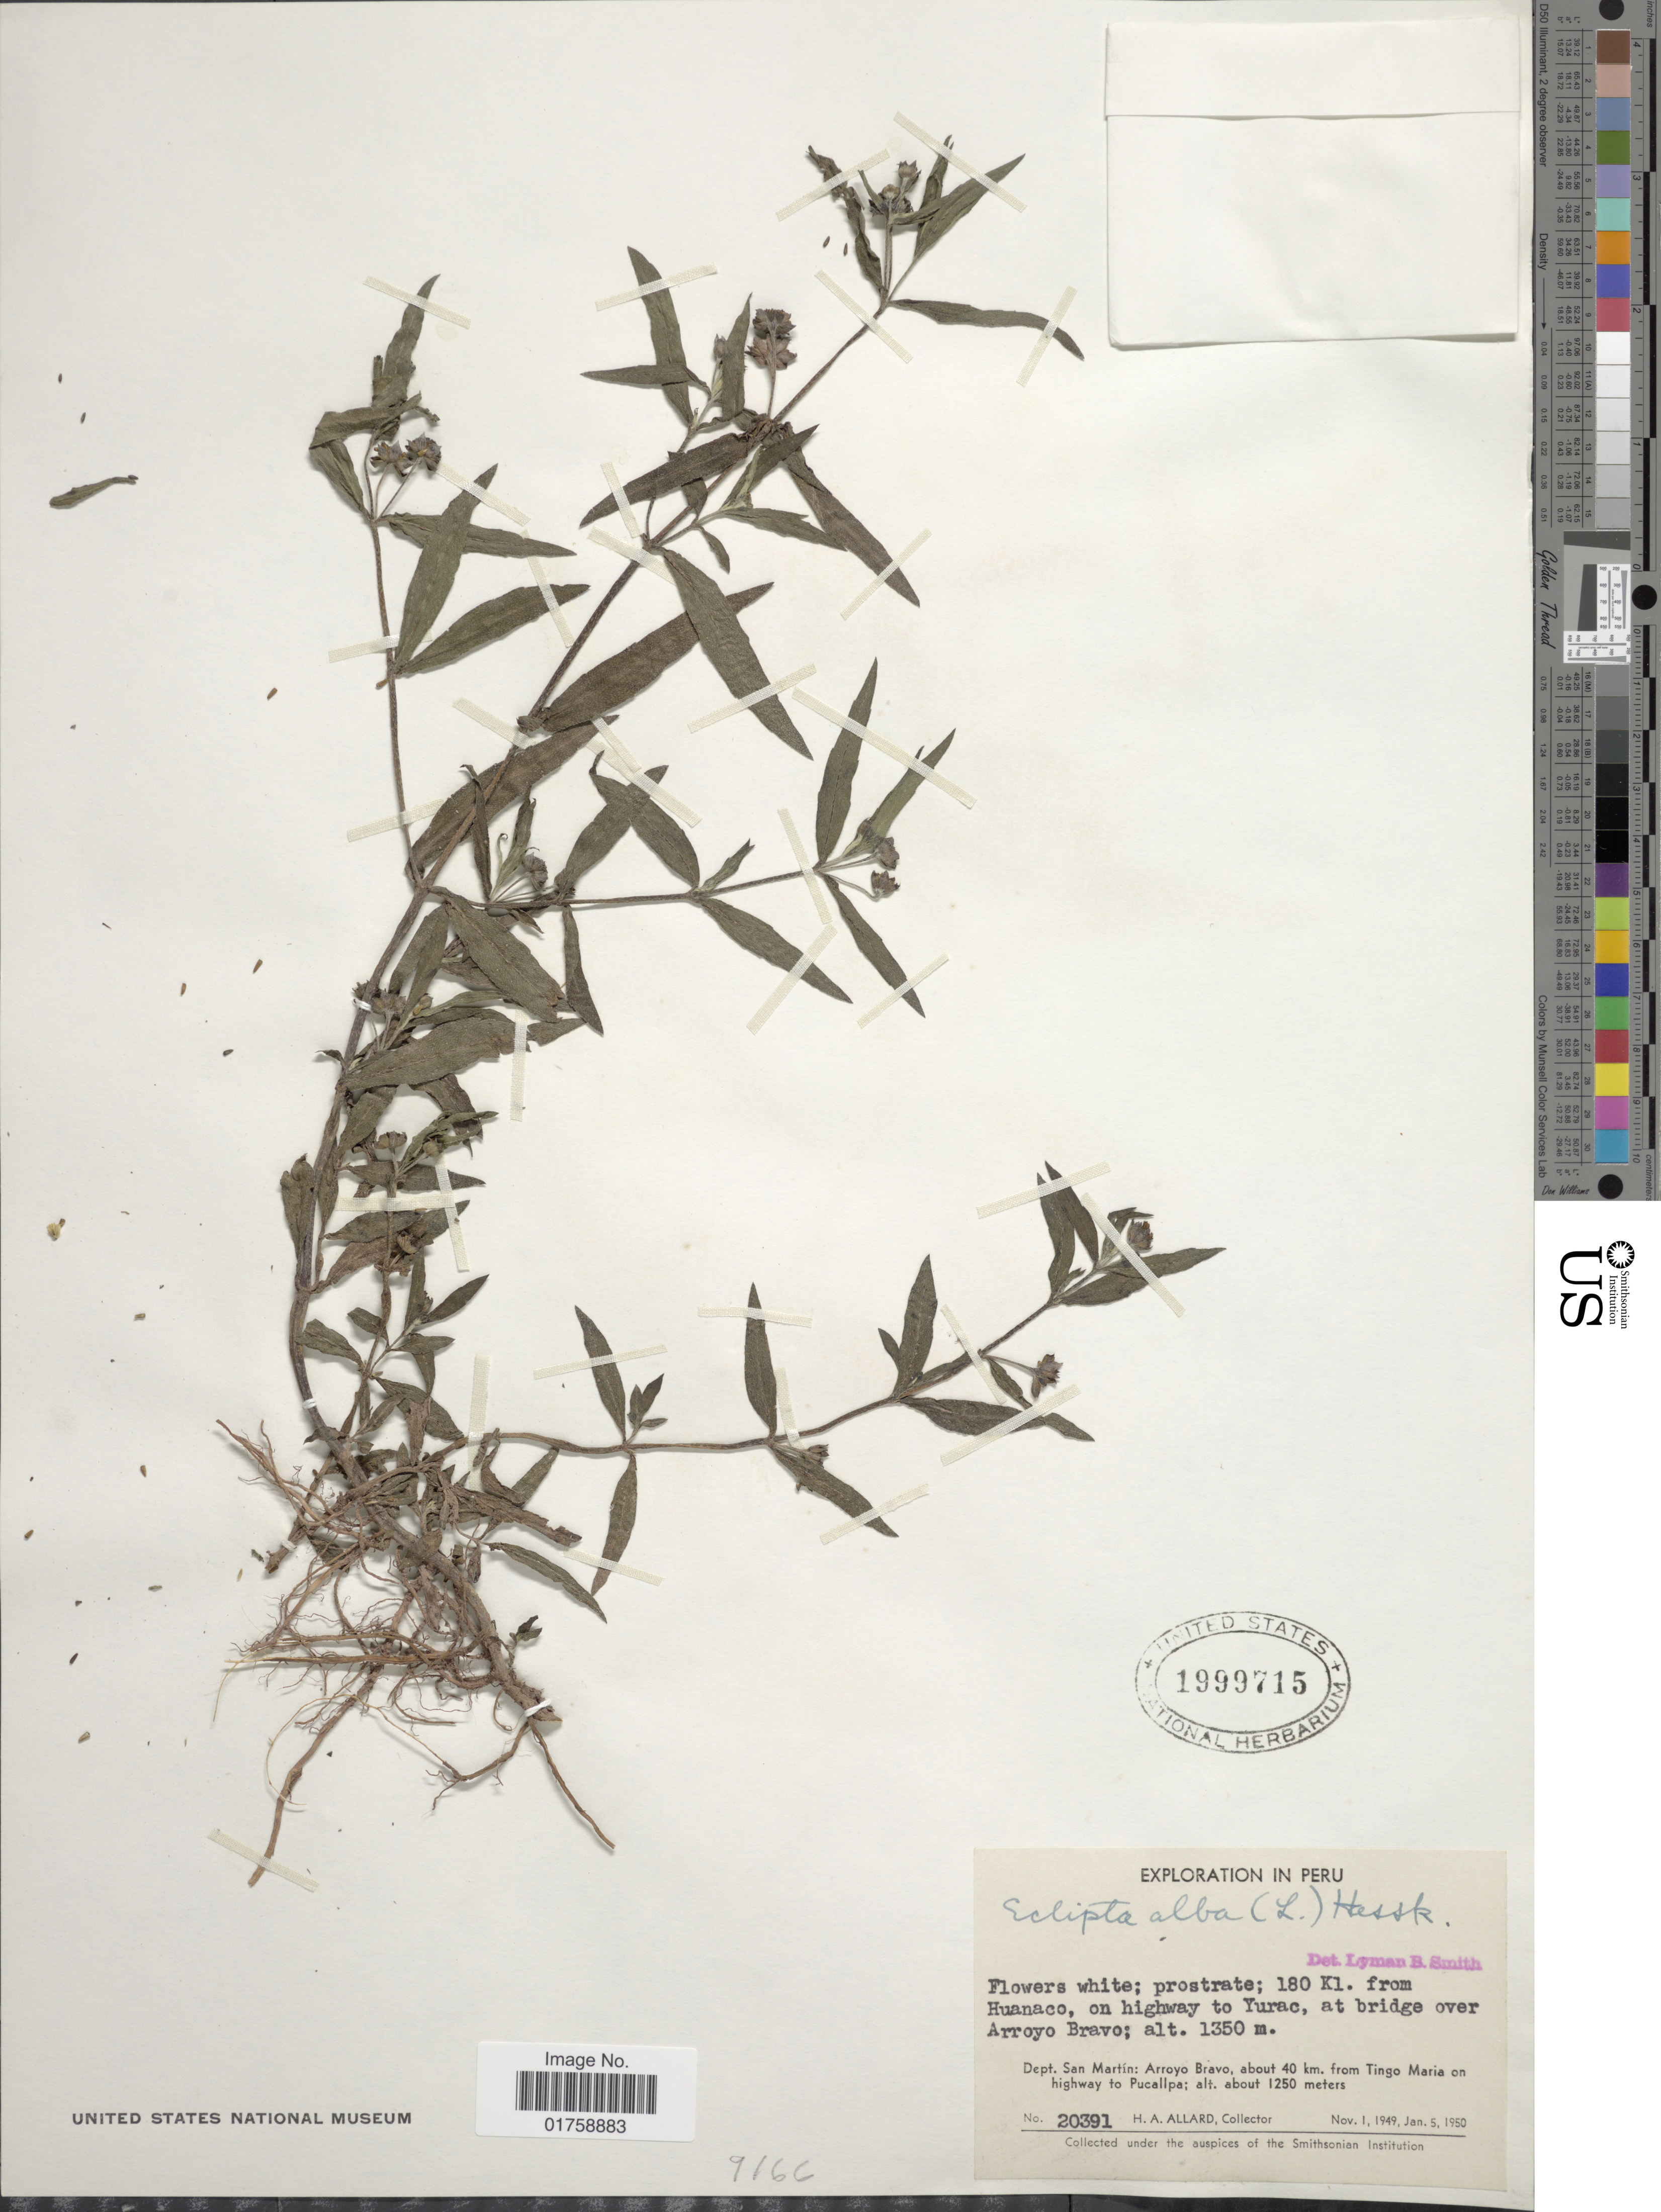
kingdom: Plantae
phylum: Tracheophyta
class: Magnoliopsida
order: Asterales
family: Asteraceae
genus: Eclipta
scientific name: Eclipta alba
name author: (L.) Hassk.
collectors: H. A. Allard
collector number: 20391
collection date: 1949-11-01/1950-01-05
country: Peru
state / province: San Martín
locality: Peru. Dept. San Martin; Arroyo Bravo, about 40 km. from Tingo Maria on highway to Pucallpa. 180 Kl. from Huanaco, on highway to Yurac, at bridge over Arroyo Bravo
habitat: on highway, at bridge over arroyo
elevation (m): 1250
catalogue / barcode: US 1999715